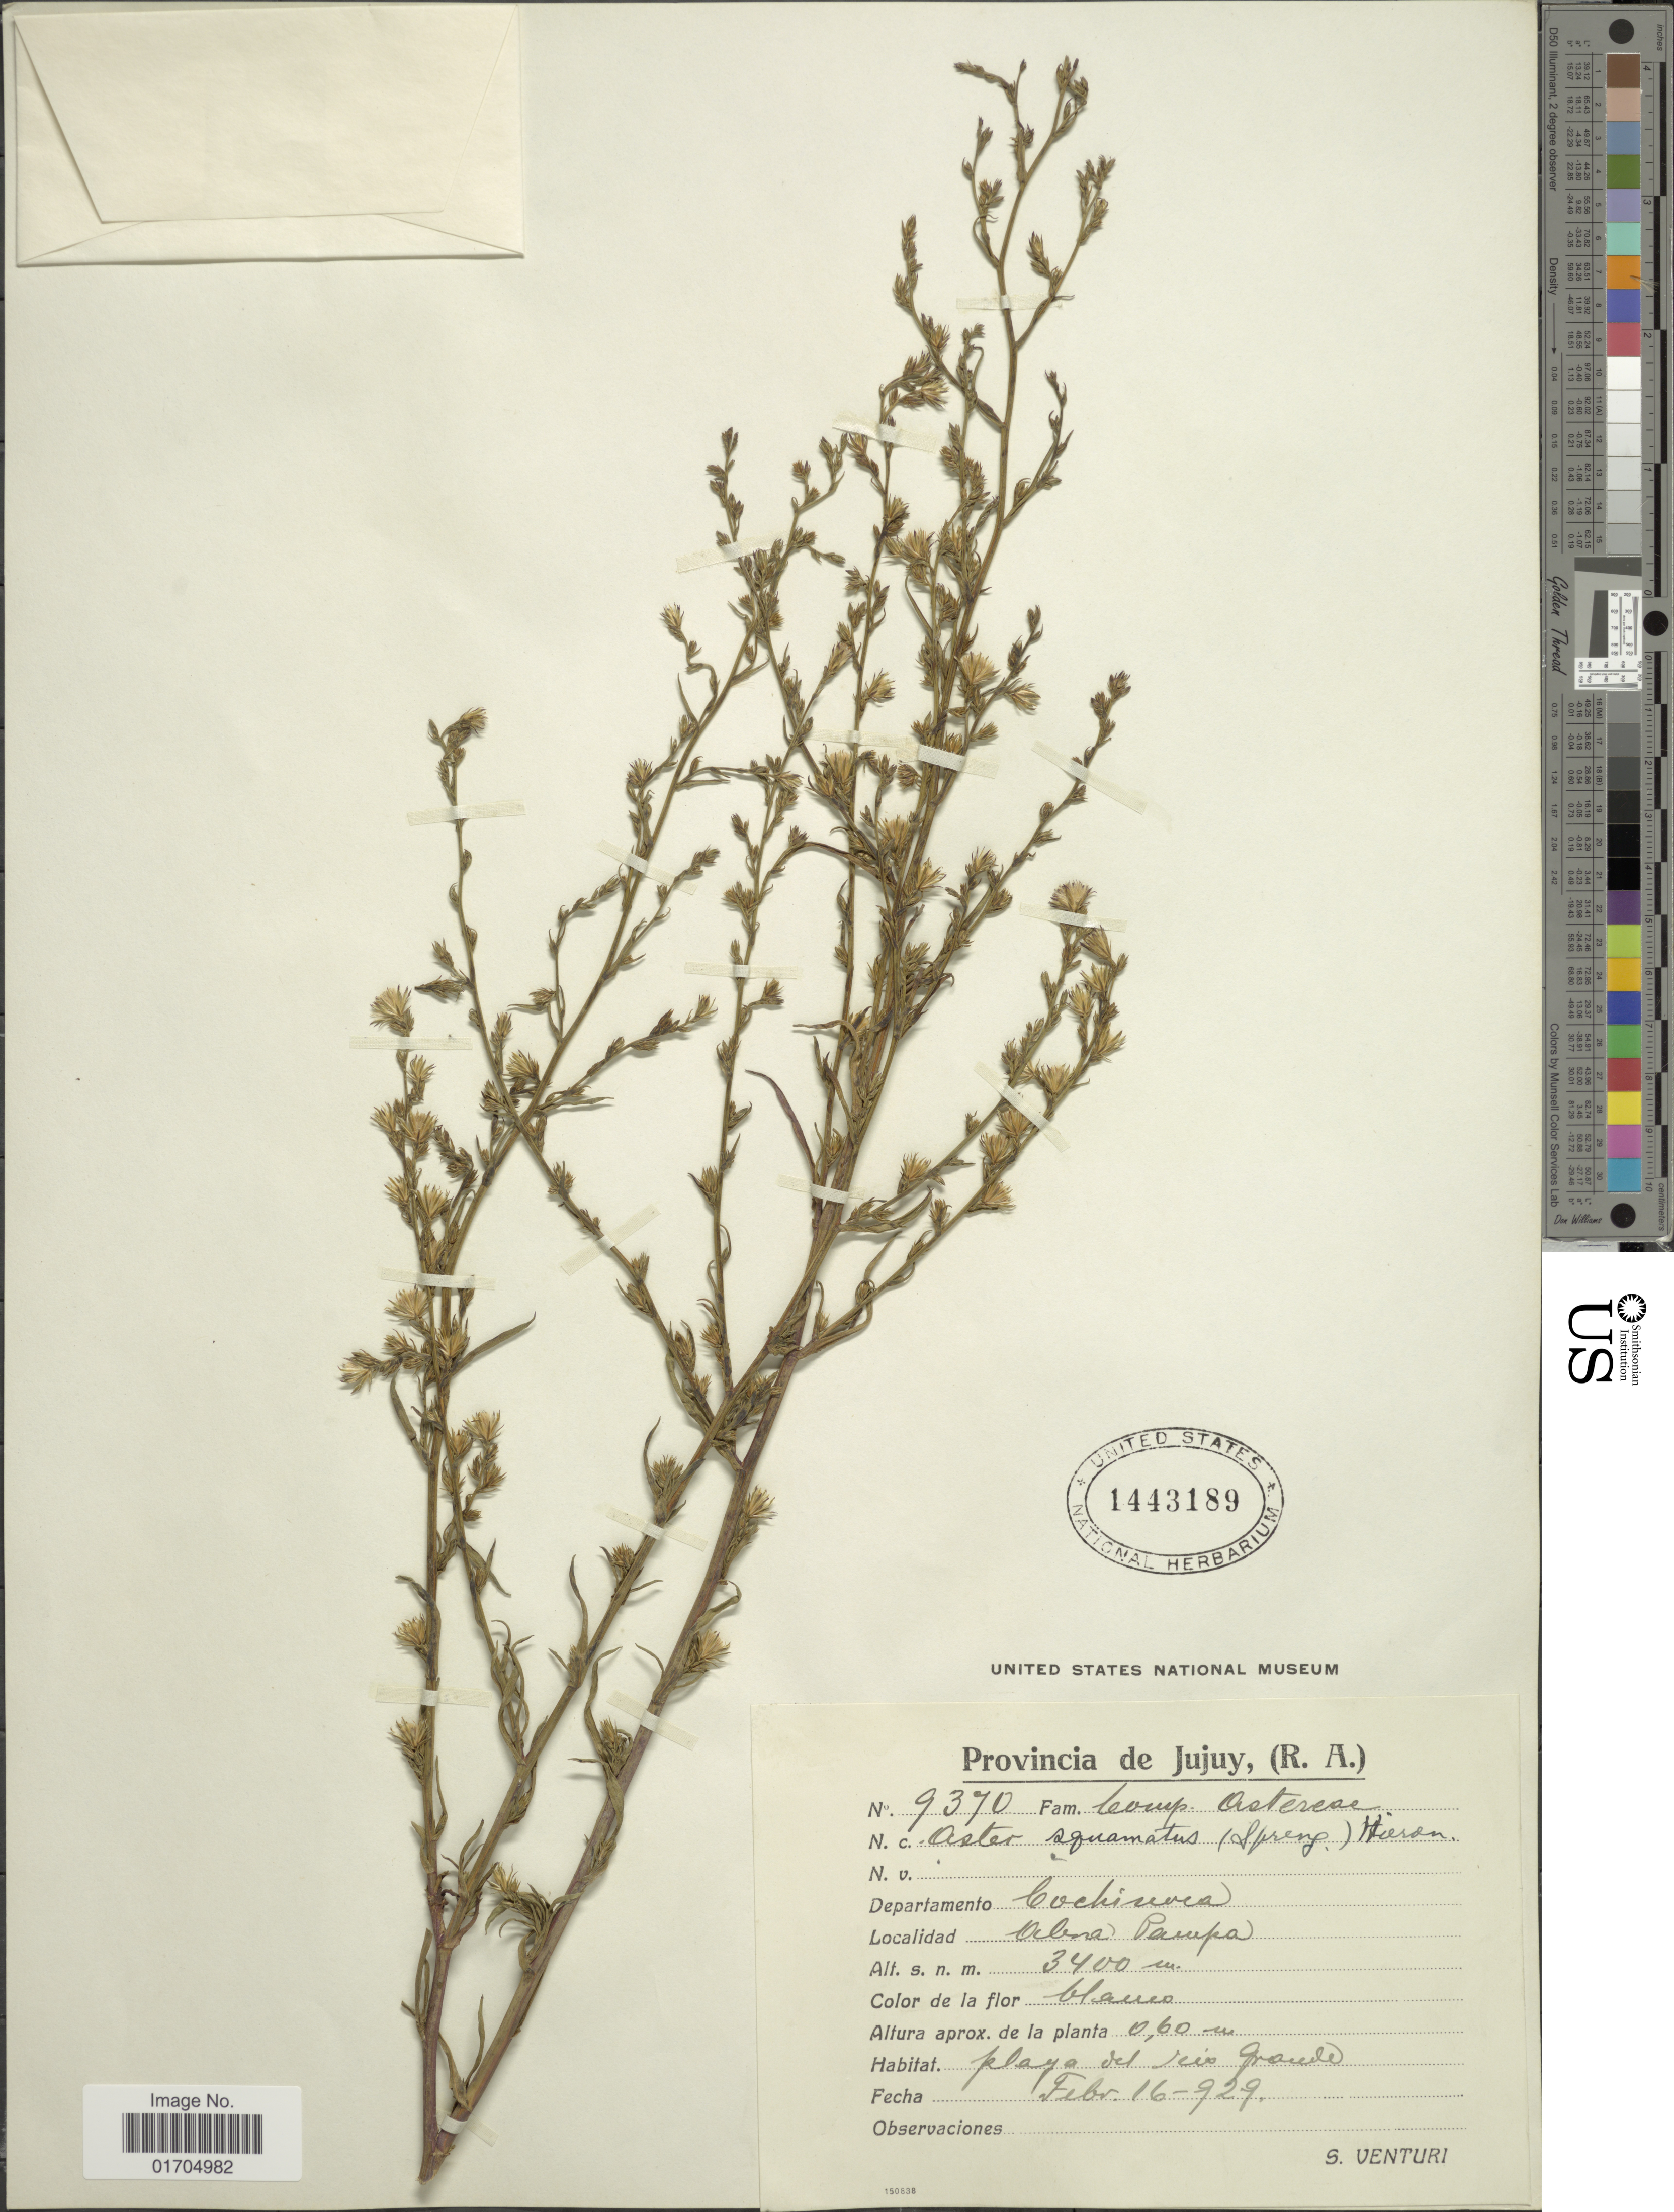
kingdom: Plantae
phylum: Tracheophyta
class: Magnoliopsida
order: Asterales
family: Asteraceae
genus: Symphyotrichum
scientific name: Symphyotrichum squamatum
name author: (Spreng.) G.L. Nesom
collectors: S. Venturi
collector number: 9370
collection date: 1929-02-16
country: Argentina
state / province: Jujuy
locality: (R.A.), Departamento Cochinoca, Abra Pampa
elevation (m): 3400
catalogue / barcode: US 1443189